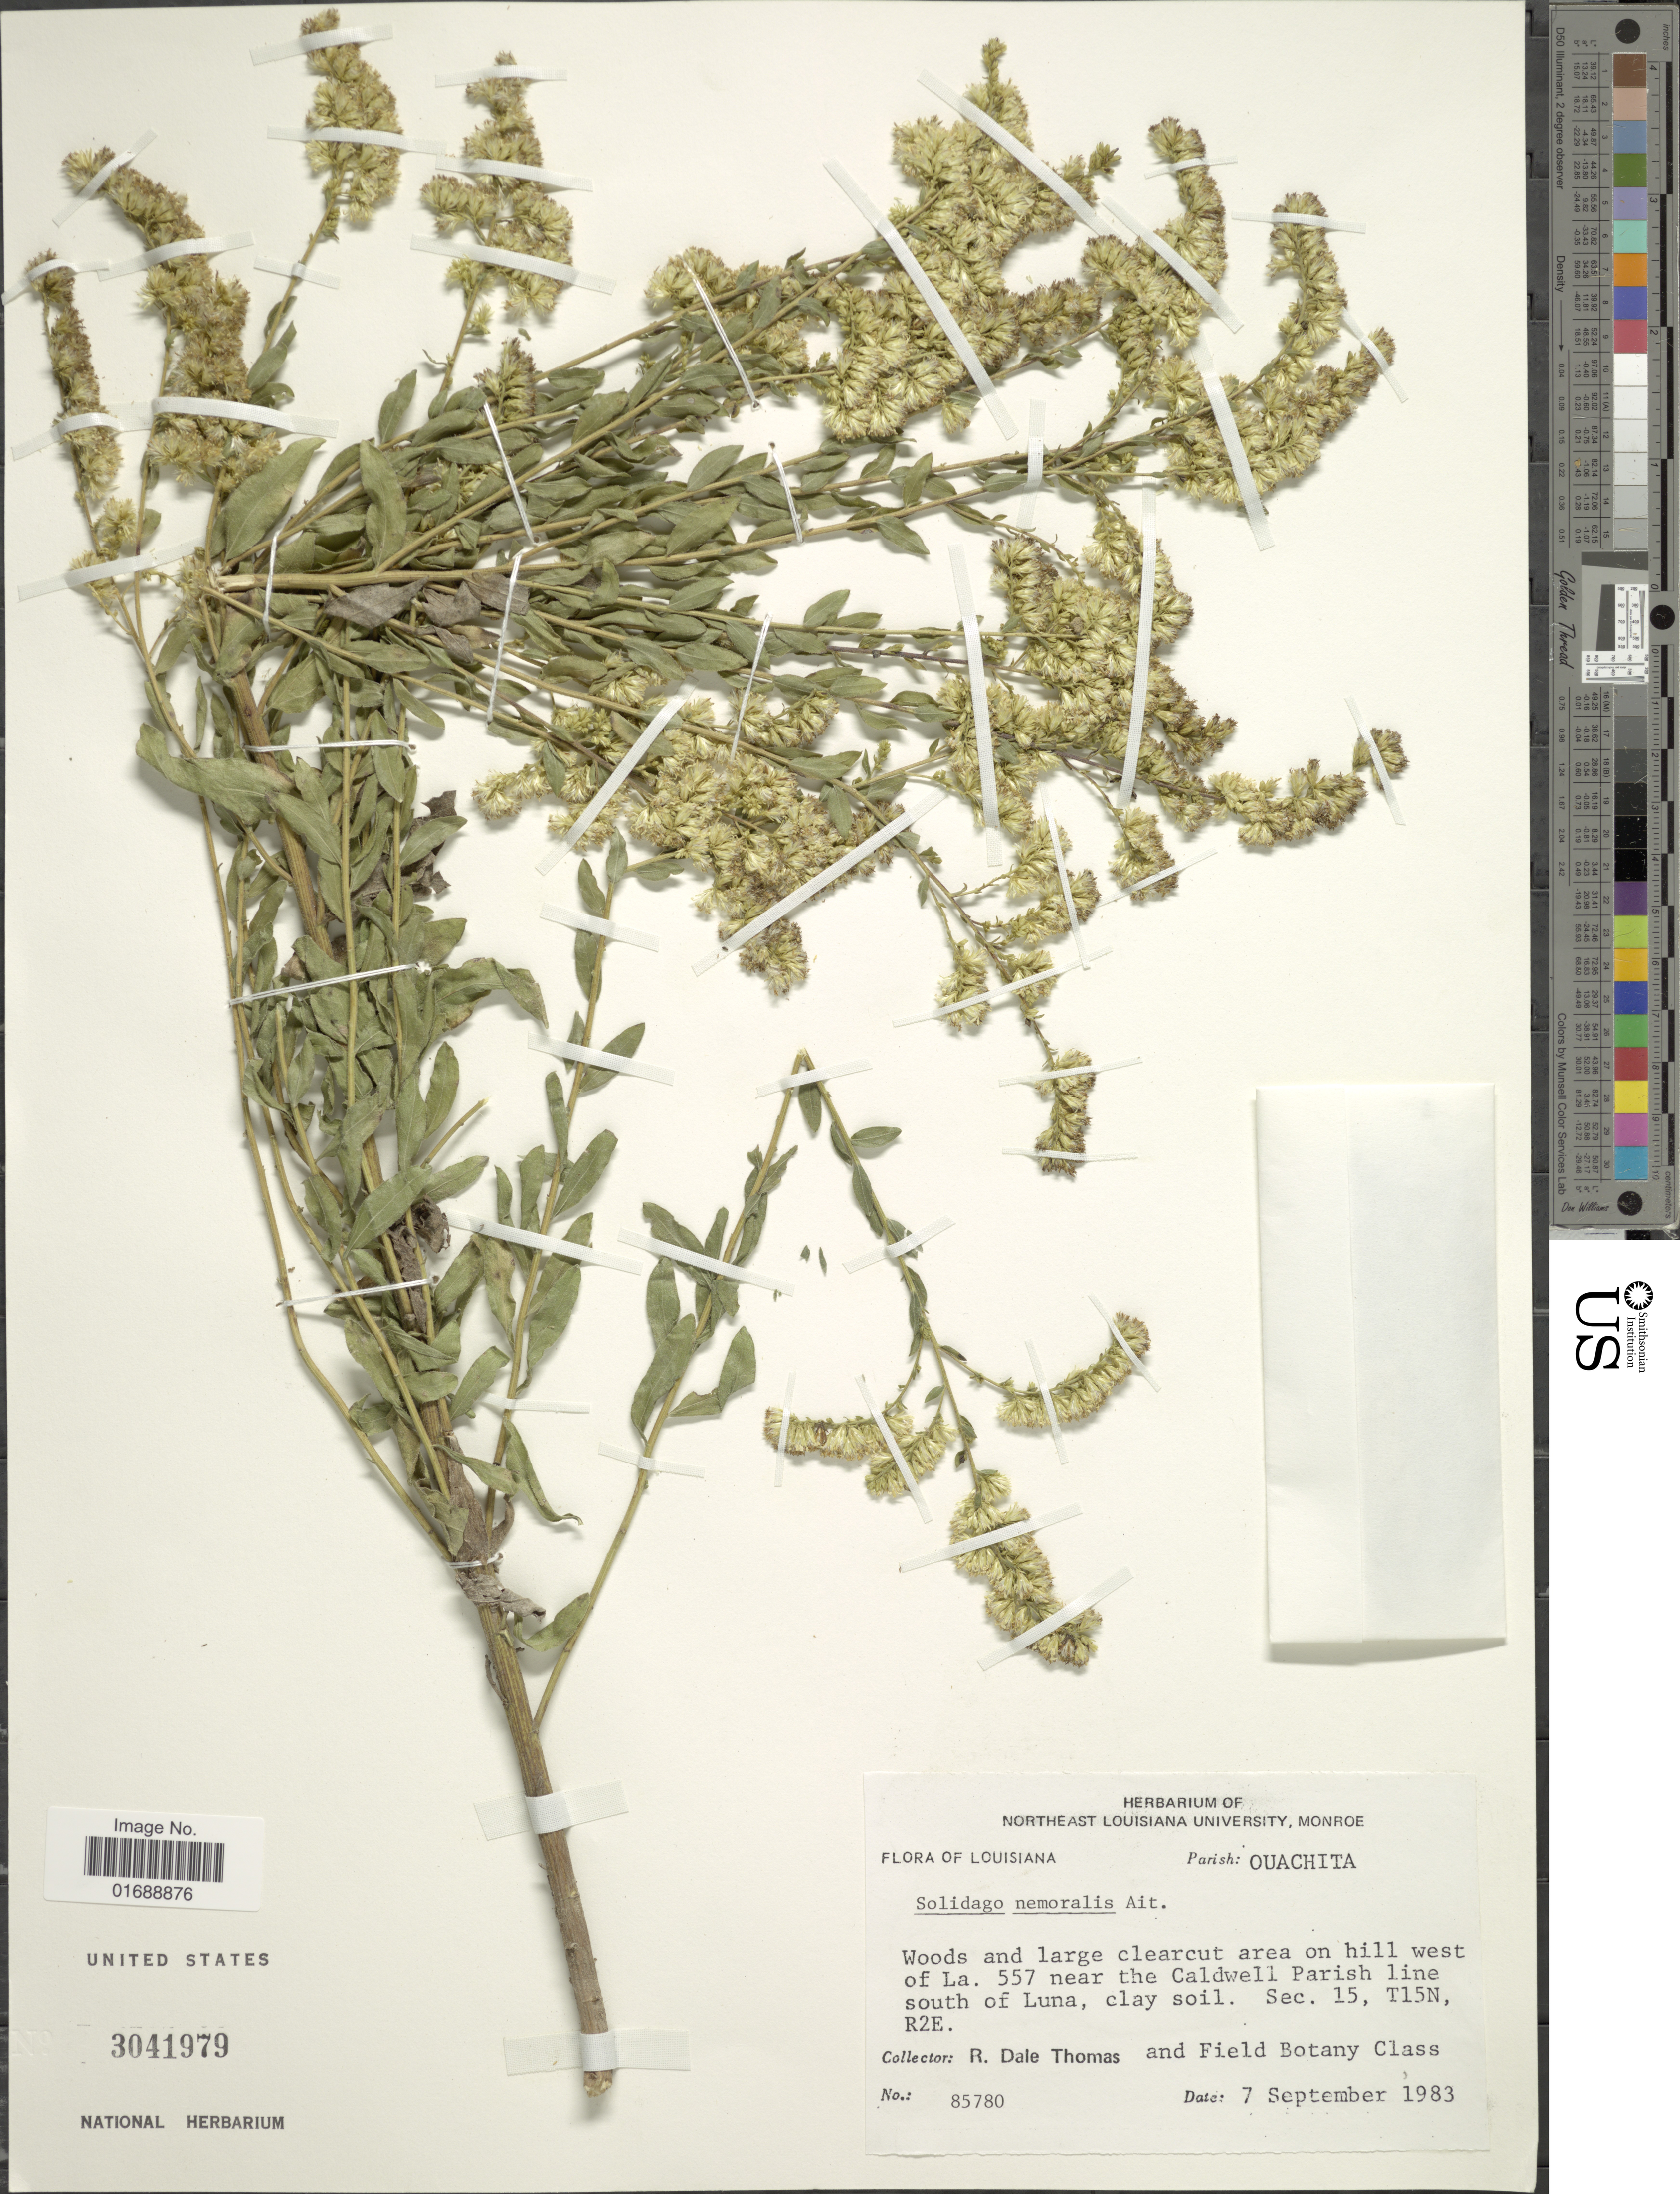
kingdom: Plantae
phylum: Tracheophyta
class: Magnoliopsida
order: Asterales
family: Asteraceae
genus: Solidago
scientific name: Solidago nemoralis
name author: Aiton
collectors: R. Thomas & Students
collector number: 85780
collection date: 1983-09-07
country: United States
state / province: Louisiana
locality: Parish: Ouachita, Woods and large clearcut area on hill west of La. 557 near the Caldwell Parish line south of Luna, clay soil. Sec. 15, T15N, R2E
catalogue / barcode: US 3041979